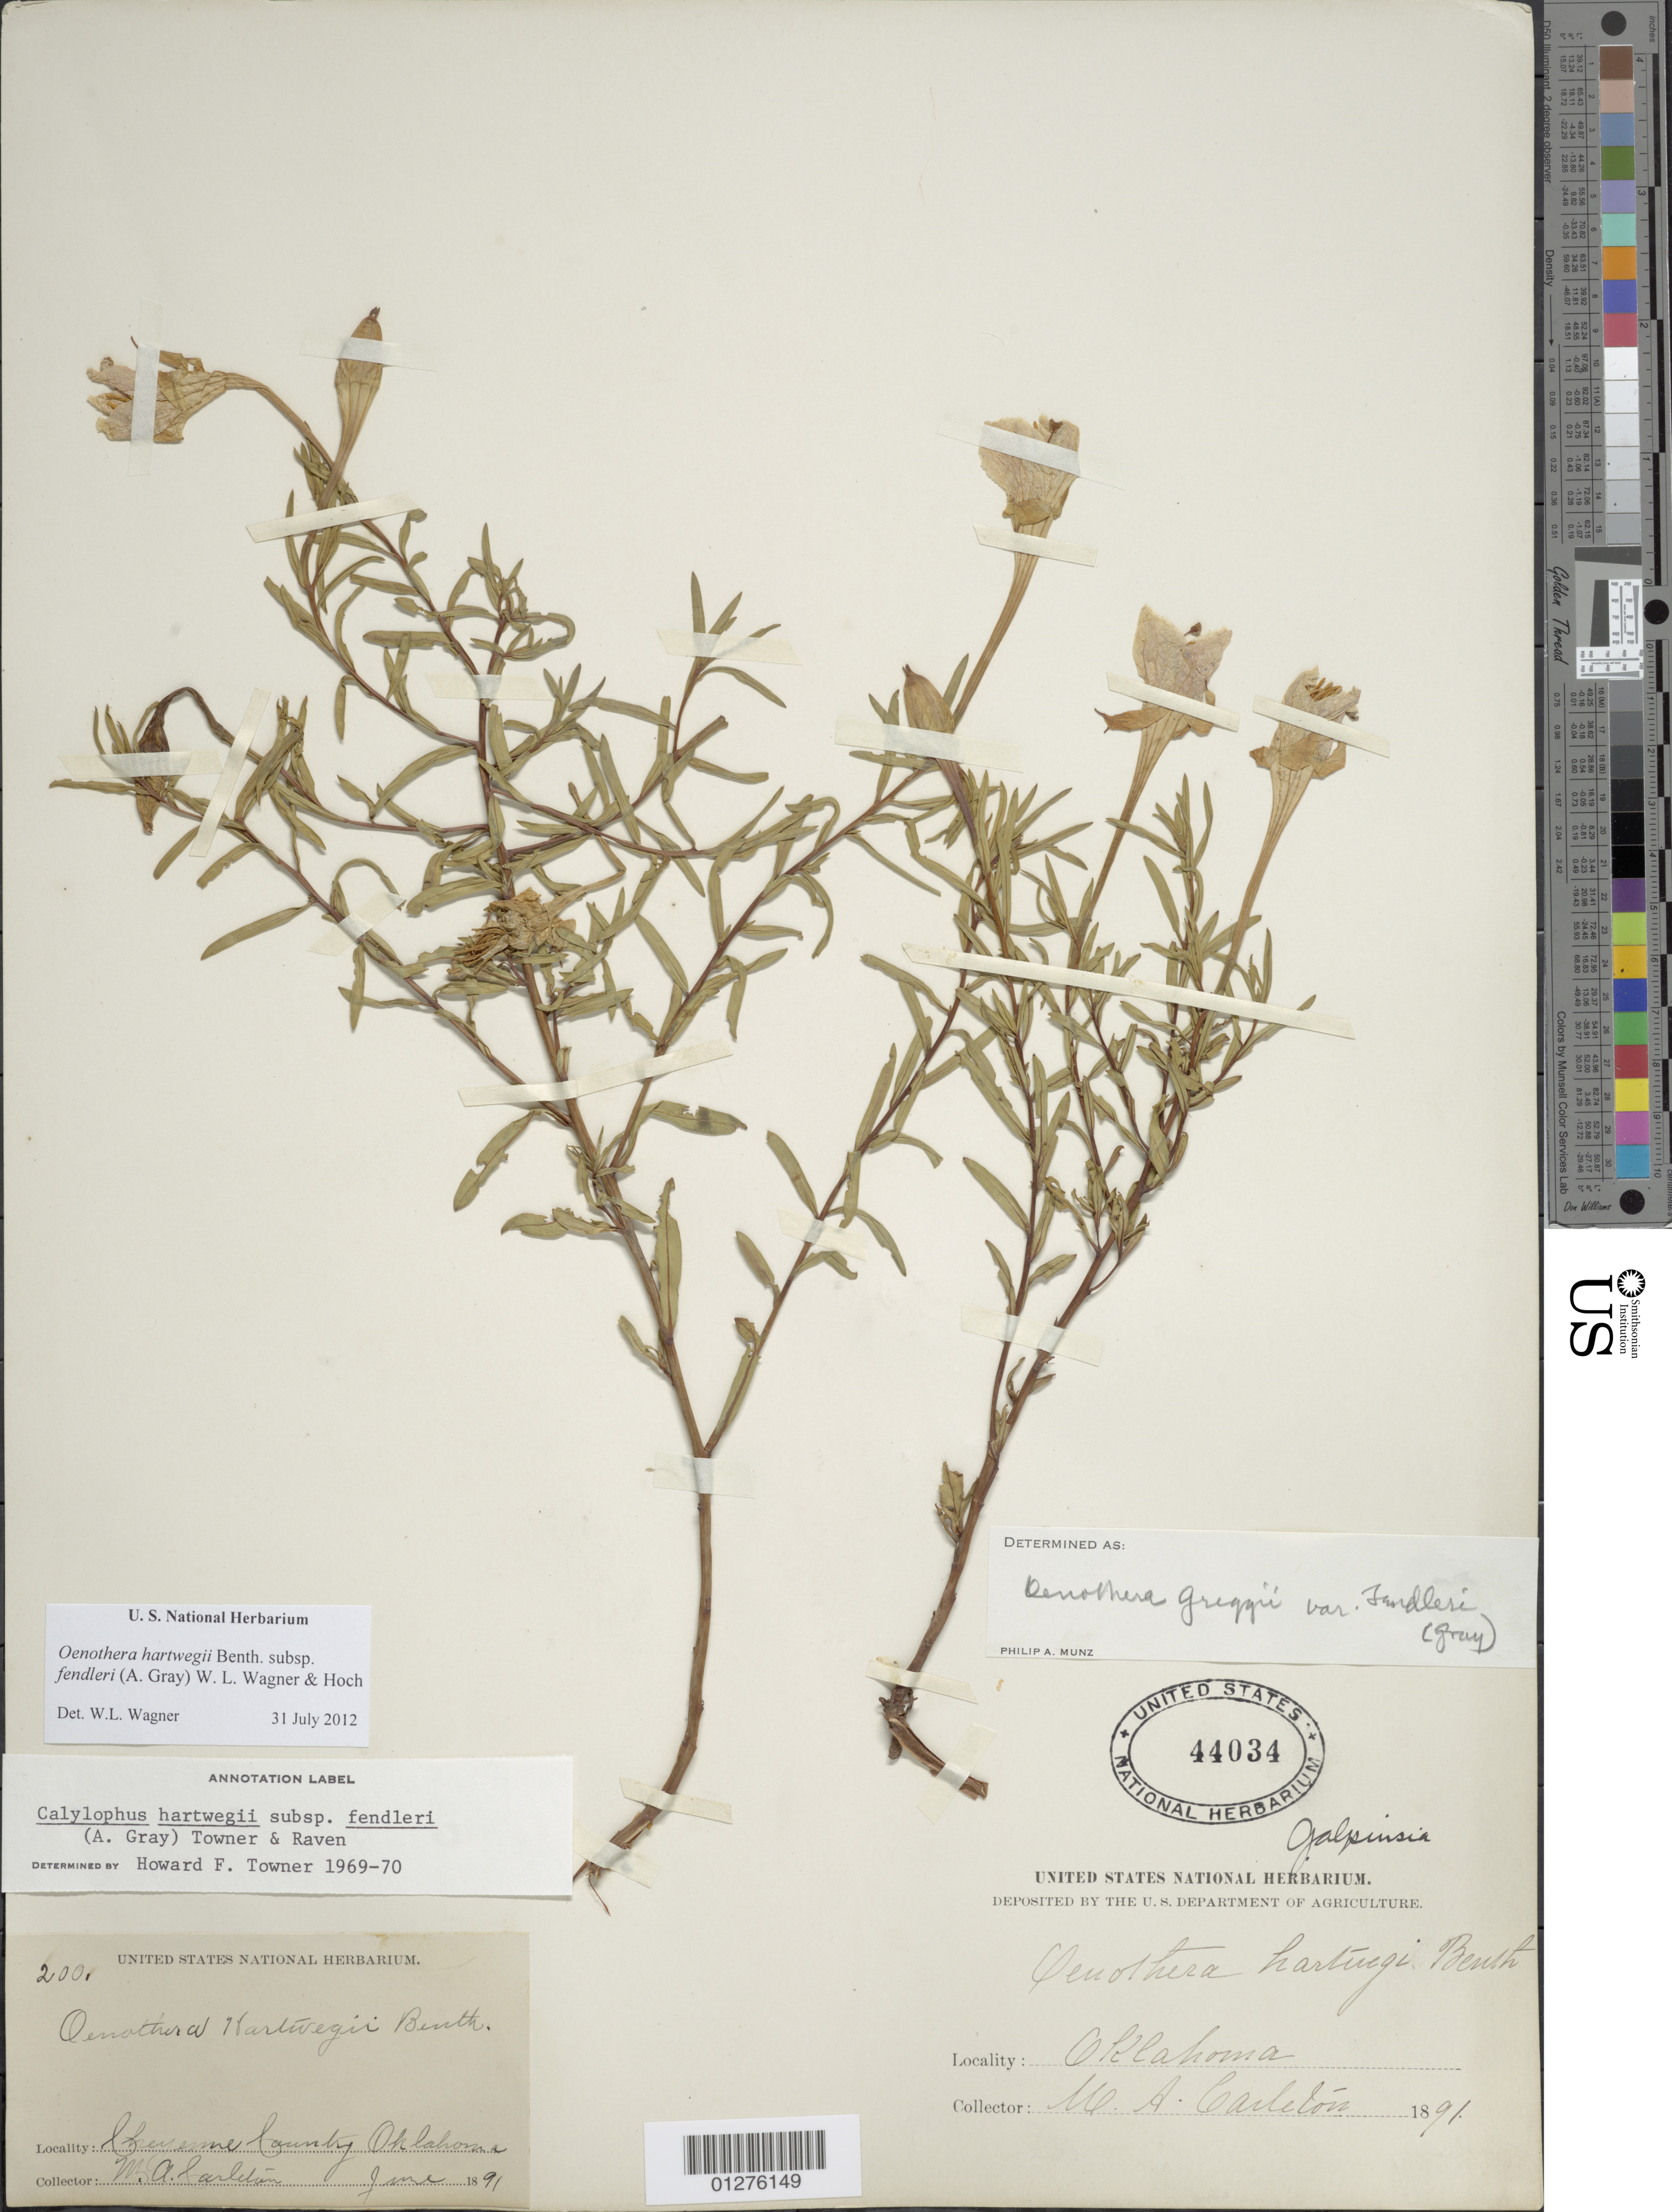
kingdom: Plantae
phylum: Tracheophyta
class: Magnoliopsida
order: Myrtales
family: Onagraceae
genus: Oenothera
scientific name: Oenothera hartwegii subsp. fendleri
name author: (A. Gray) W.L. Wagner & Hoch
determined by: Wagner, W. L., (BOT), Smithsonian Institution - National Museum of Natural History (UNITED STATES)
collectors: M. A. Carleton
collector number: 200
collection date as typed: Jun 1891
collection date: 1891-06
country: United States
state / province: Oklahoma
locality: Cheyenne Co.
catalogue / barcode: US 44034